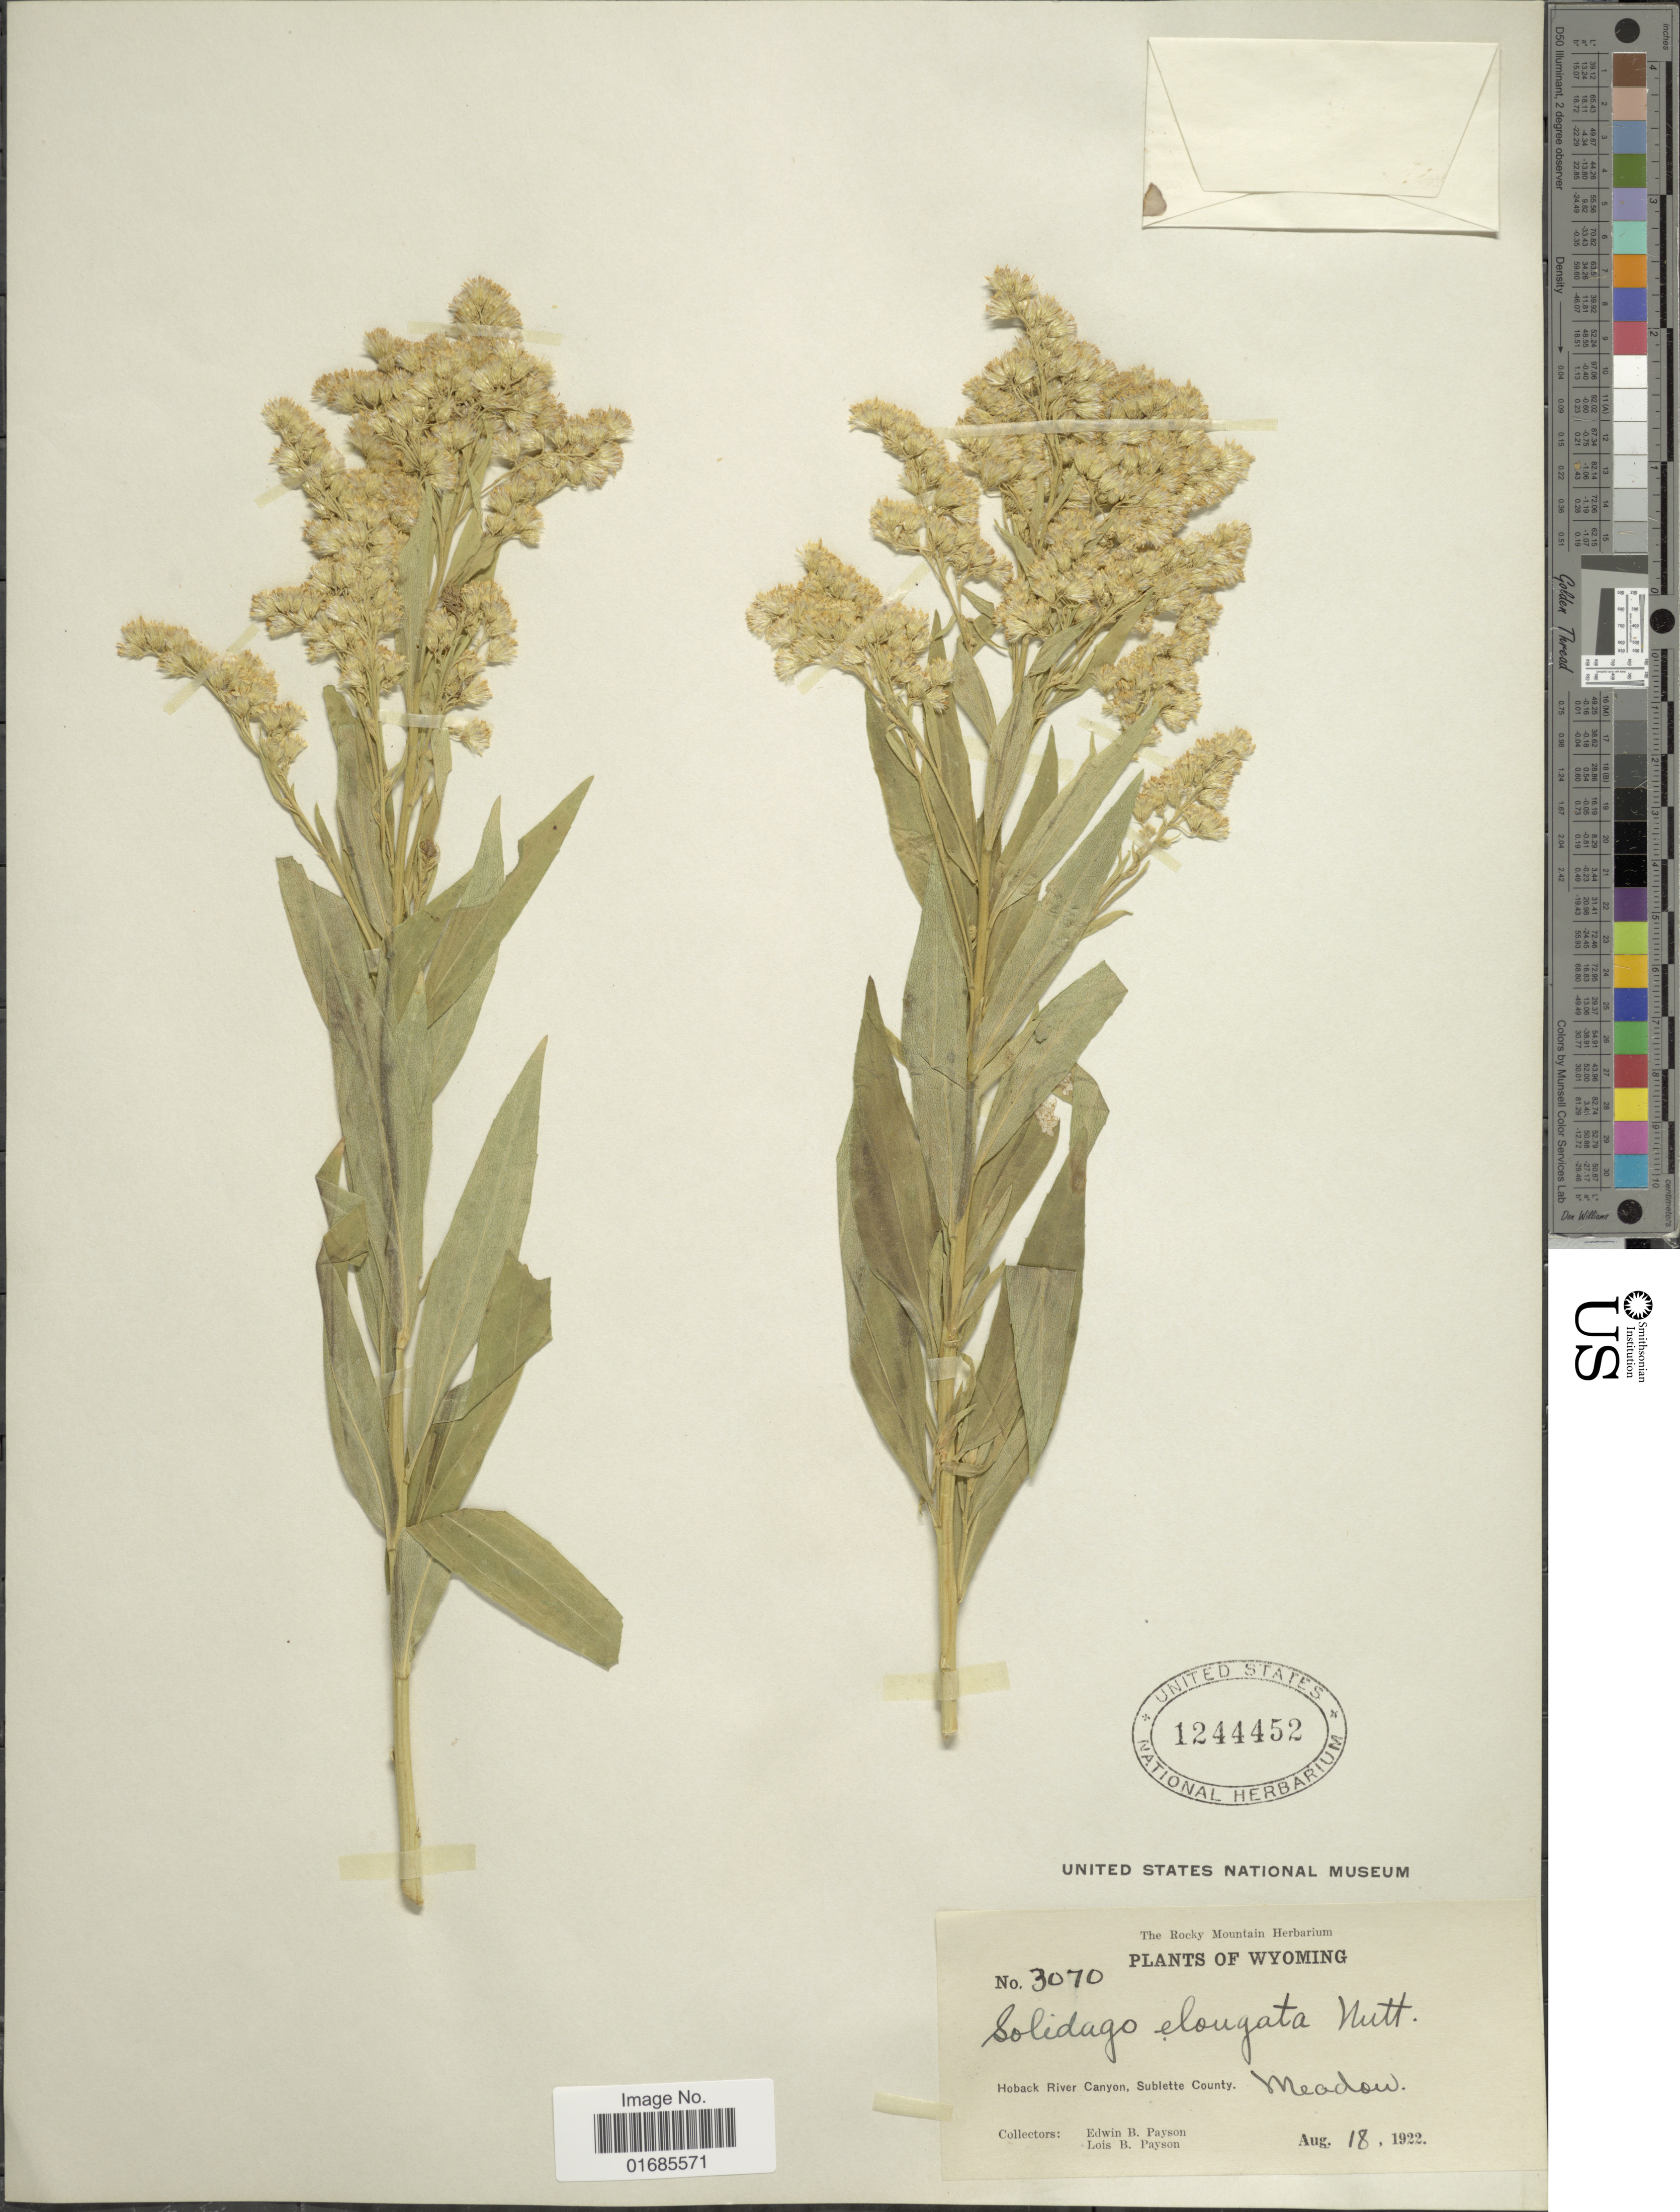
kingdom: Plantae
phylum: Tracheophyta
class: Magnoliopsida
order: Asterales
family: Asteraceae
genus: Solidago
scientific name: Solidago canadensis var. salebrosa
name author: (Piper) M.E. Jones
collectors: E. B. Payson & L. Payson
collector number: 3070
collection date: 1922-08-18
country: United States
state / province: Wyoming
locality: Hoback River Canyon, Sublette County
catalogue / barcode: US 1244452